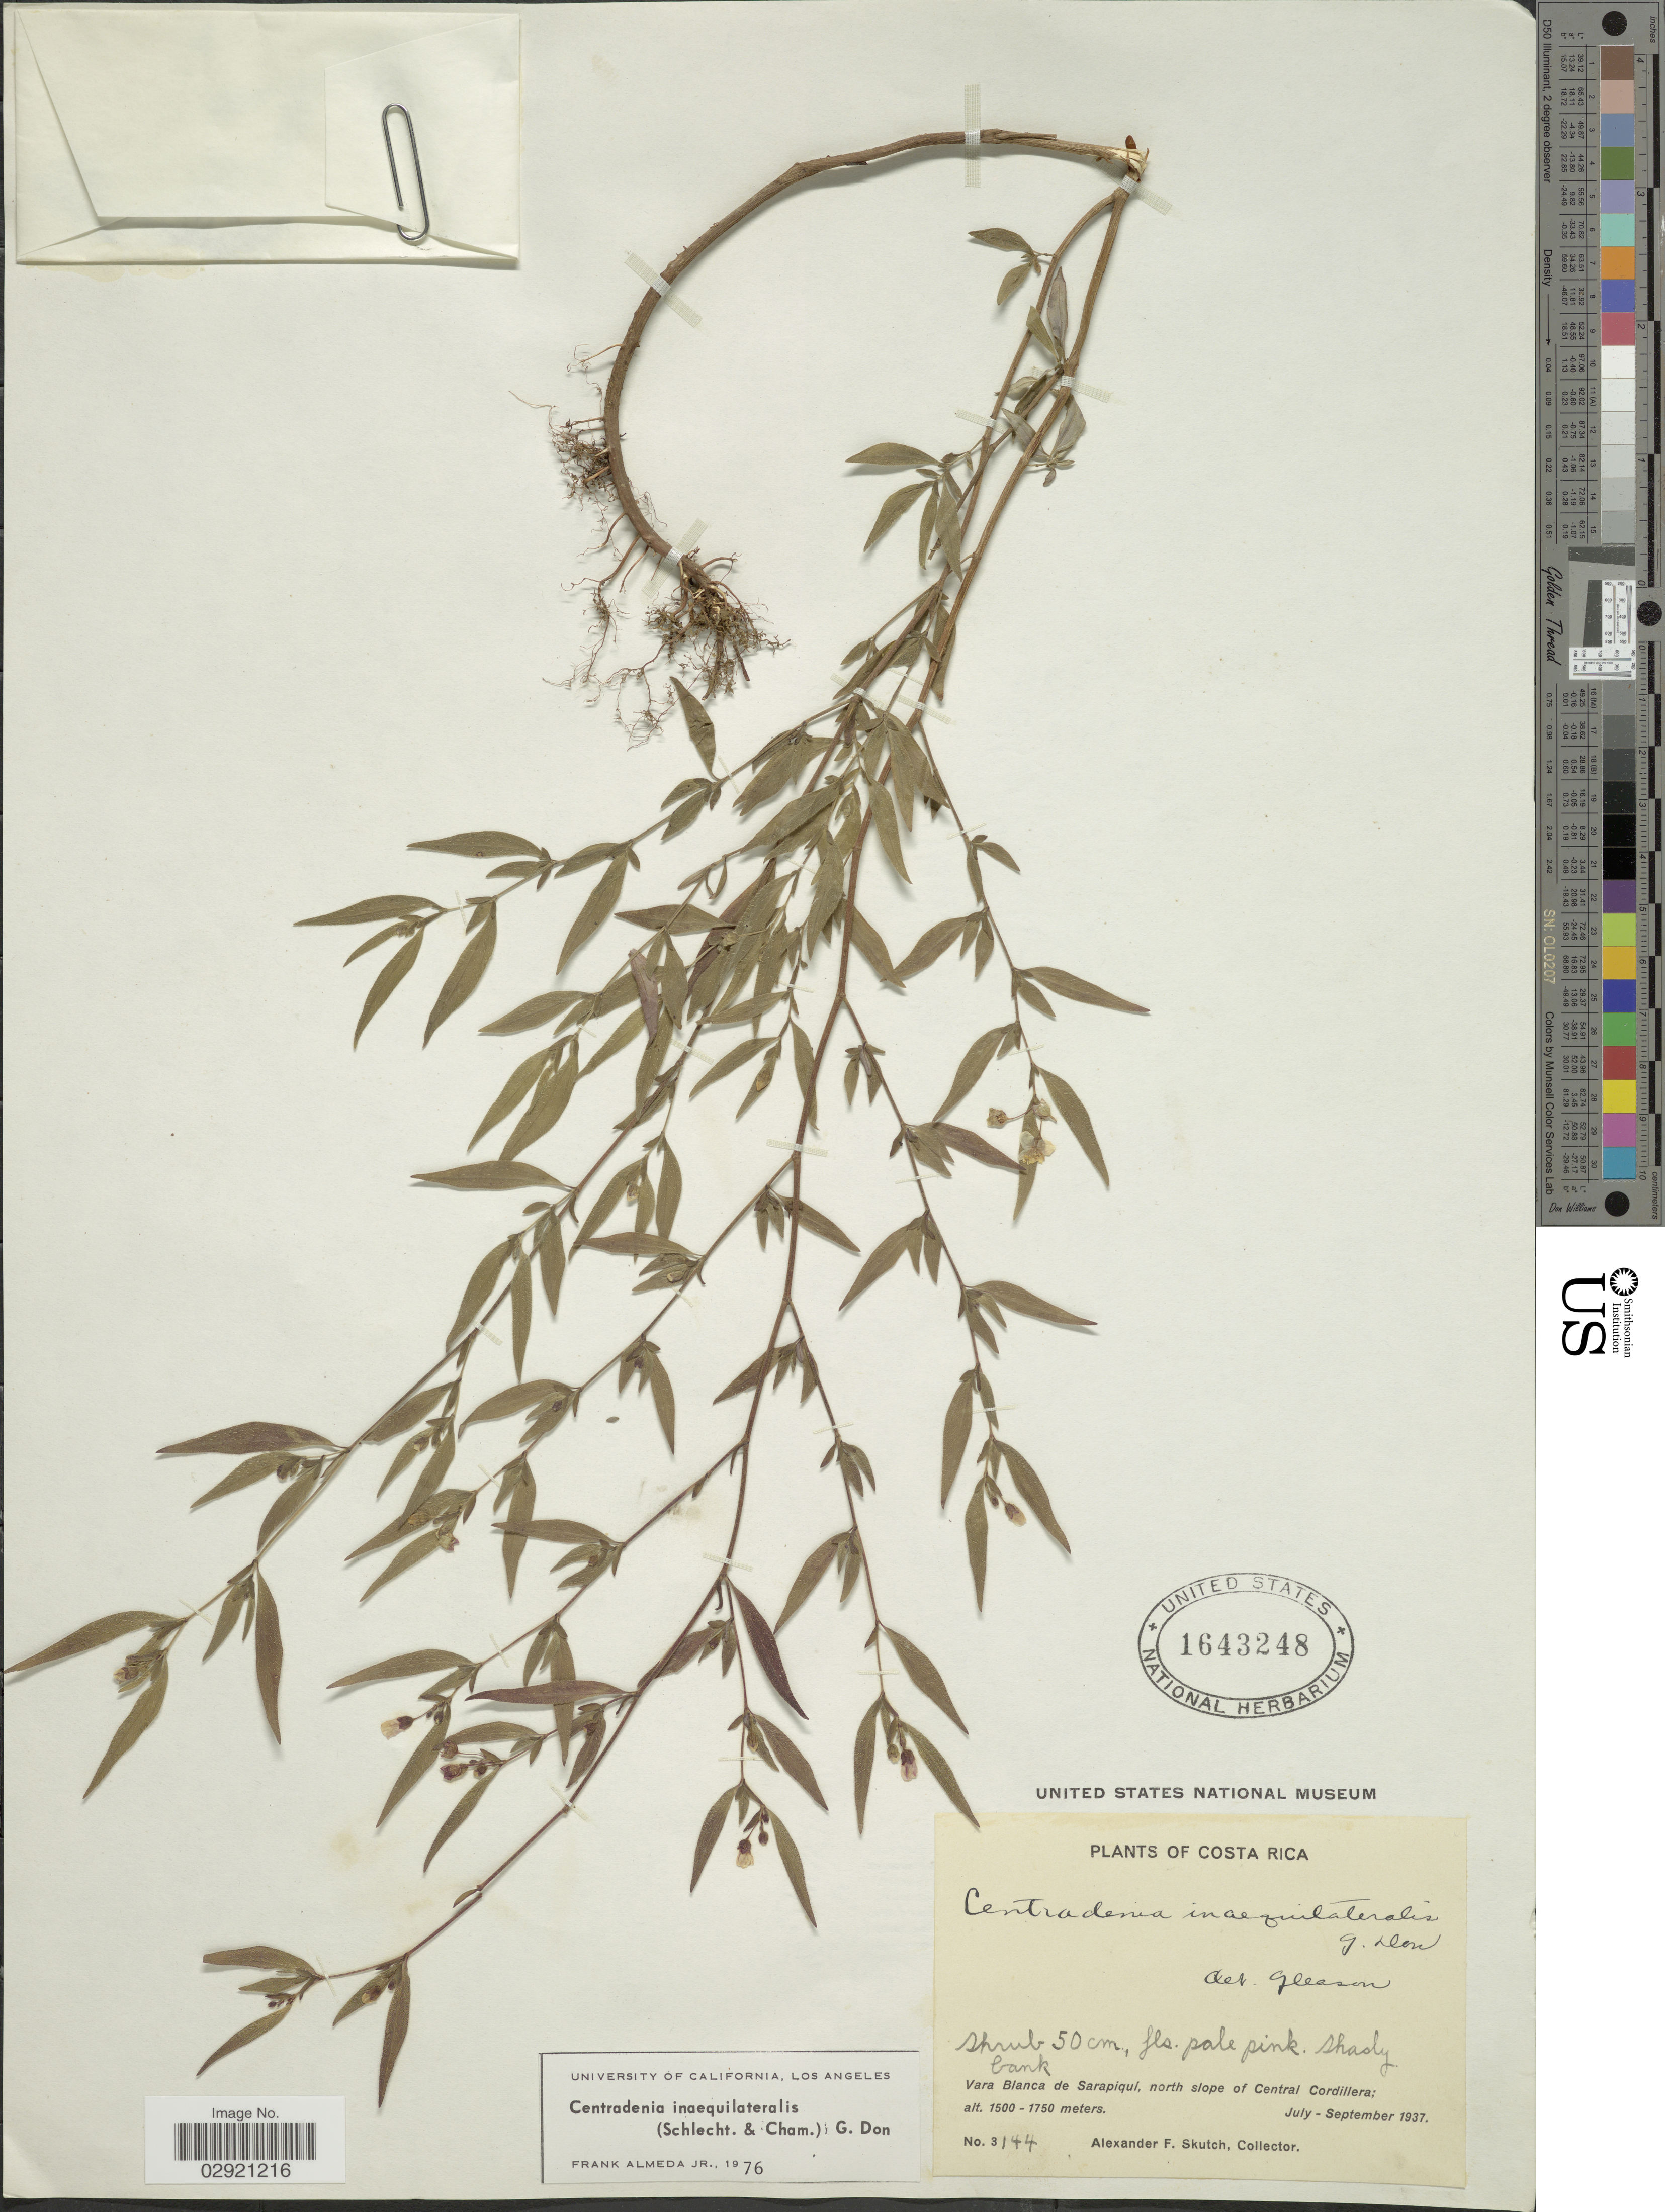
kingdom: Plantae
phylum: Tracheophyta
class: Magnoliopsida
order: Myrtales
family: Melastomataceae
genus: Centradenia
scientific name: Centradenia inaequilateralis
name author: (Gleason) G. Don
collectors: A. F. Skutch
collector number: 3144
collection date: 1937-07/1937-09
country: Costa Rica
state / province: Heredia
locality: Vara Blanca de Sarapiqui, north slope of Central Cordillera.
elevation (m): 1500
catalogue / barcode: US 1643248